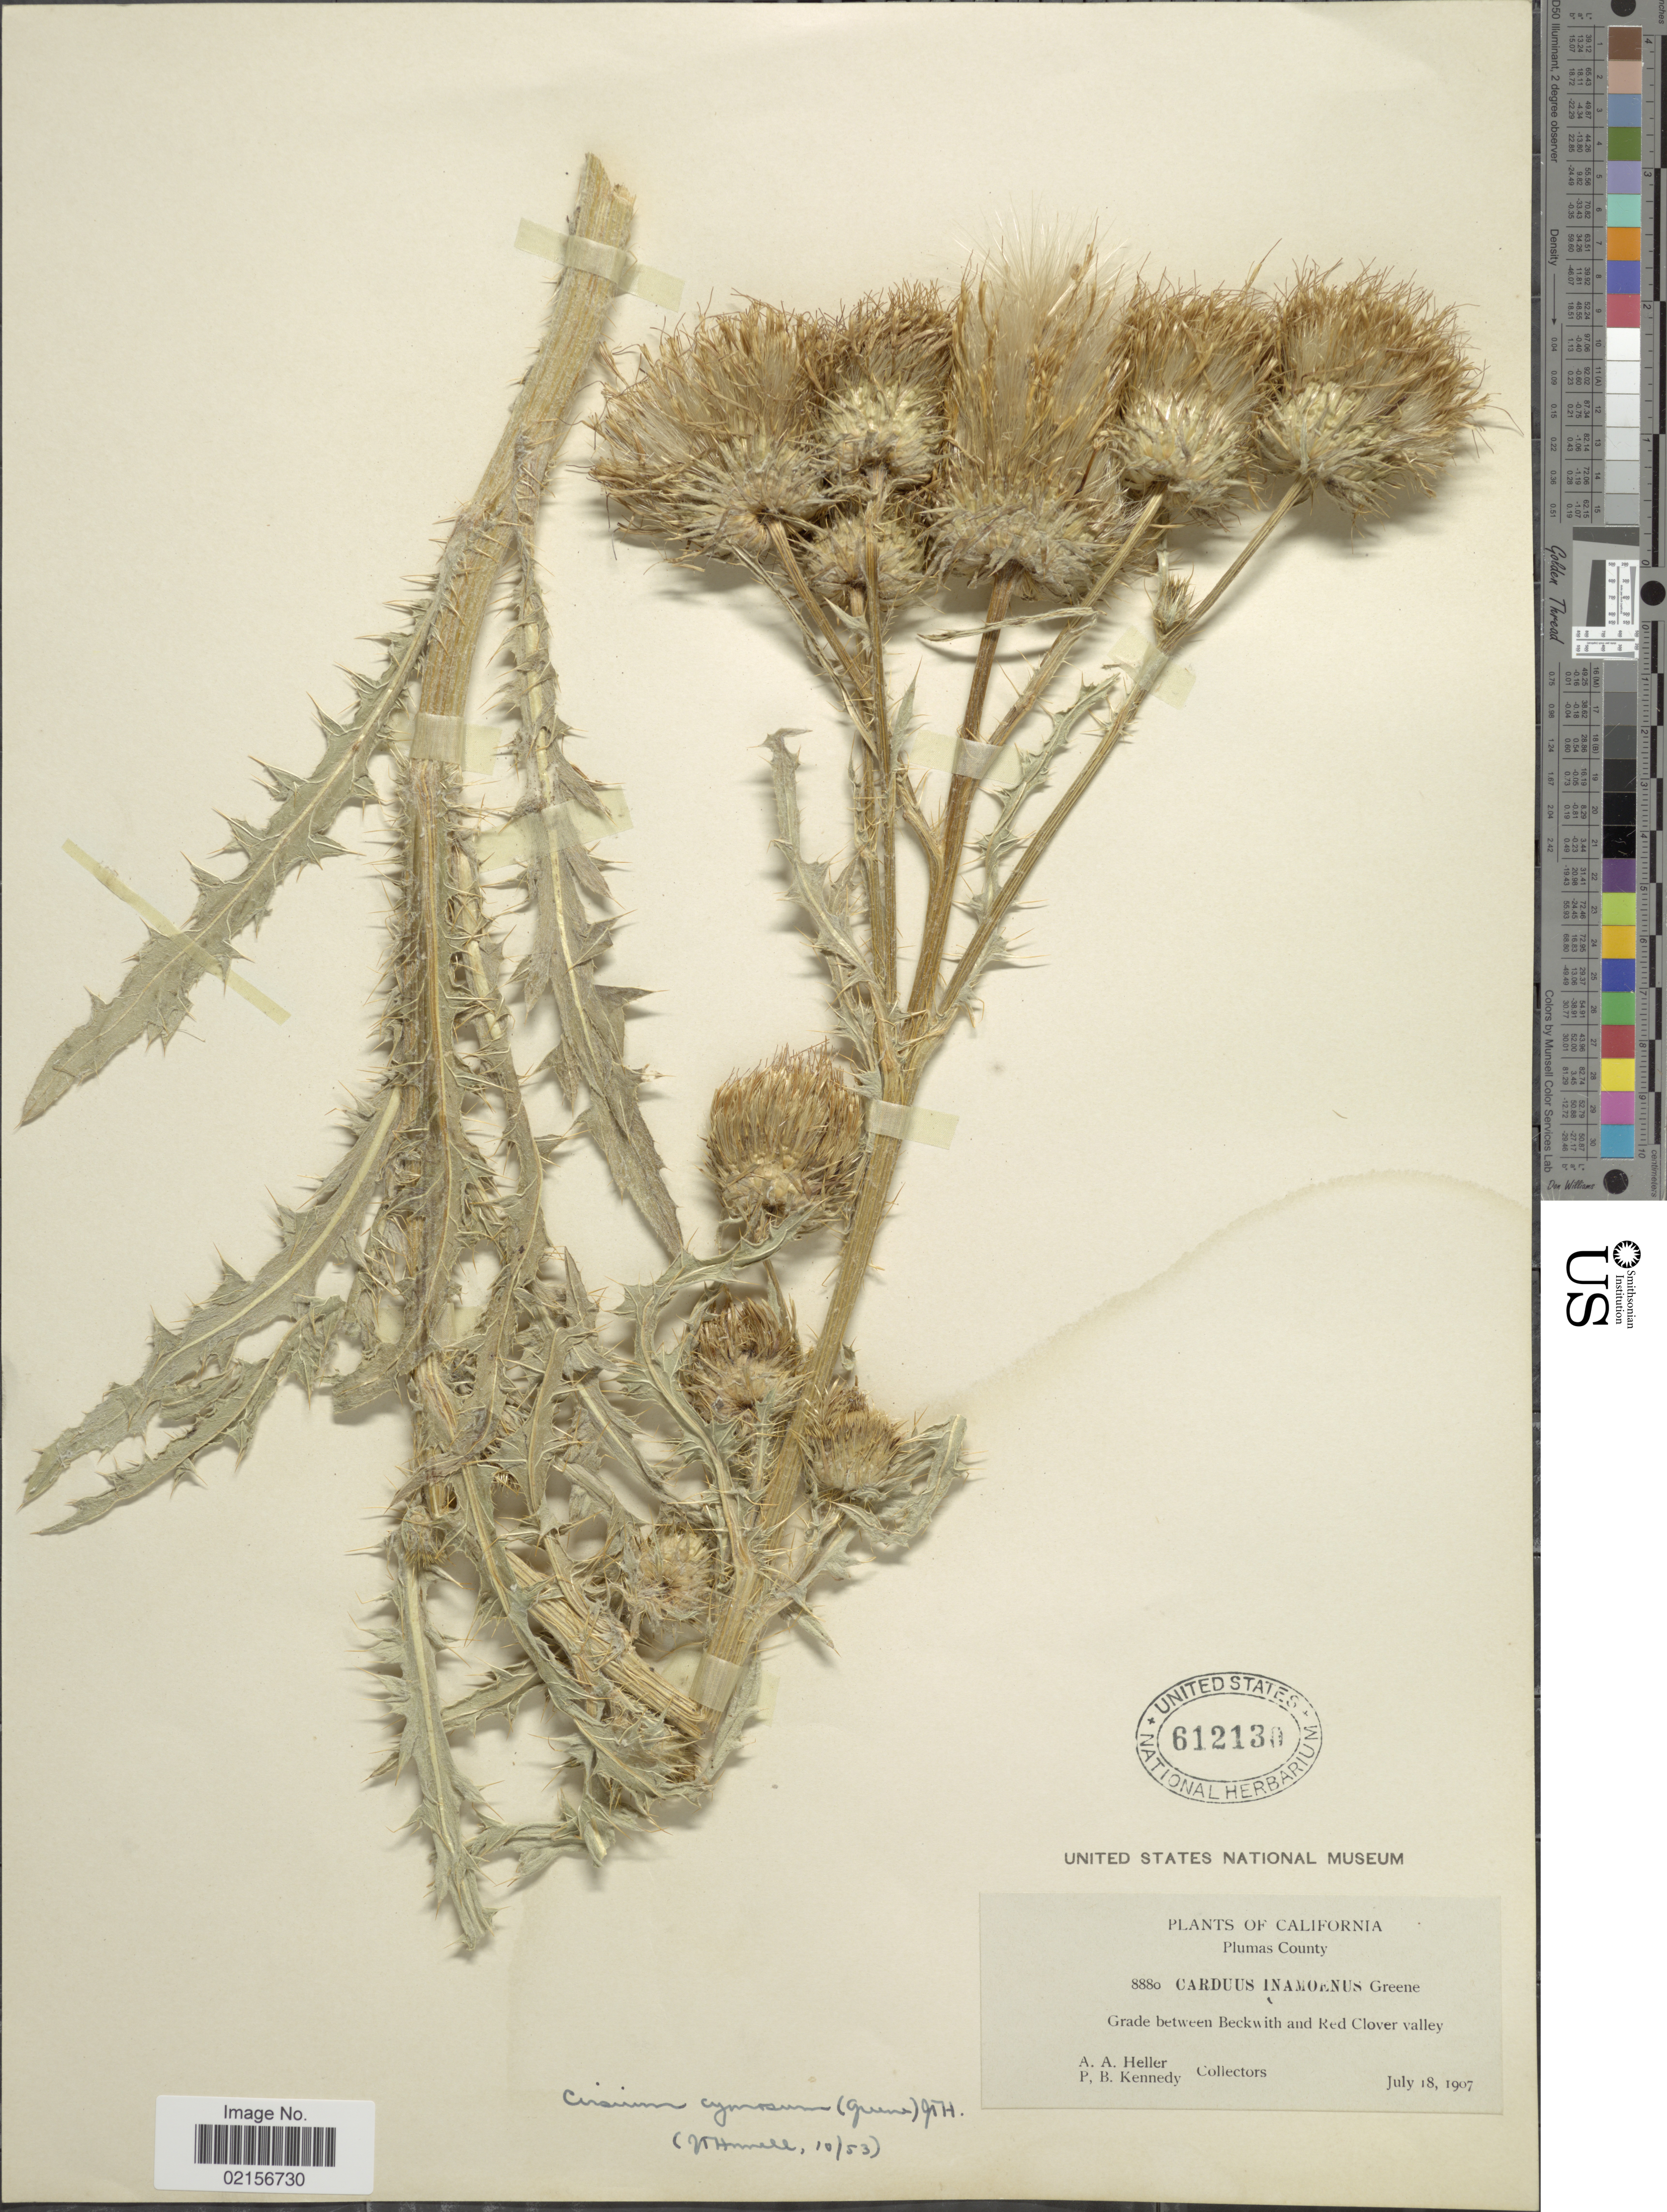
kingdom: Plantae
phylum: Tracheophyta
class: Magnoliopsida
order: Asterales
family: Asteraceae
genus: Cirsium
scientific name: Cirsium cymosum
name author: (Greene) J.T. Howell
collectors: A. A. Heller & P. B. Kennedy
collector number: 8880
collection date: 1907-07-18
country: United States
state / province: California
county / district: Plumas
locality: Plumas County, Grade between Beckwith and Red Clover Valley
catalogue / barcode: US 612130